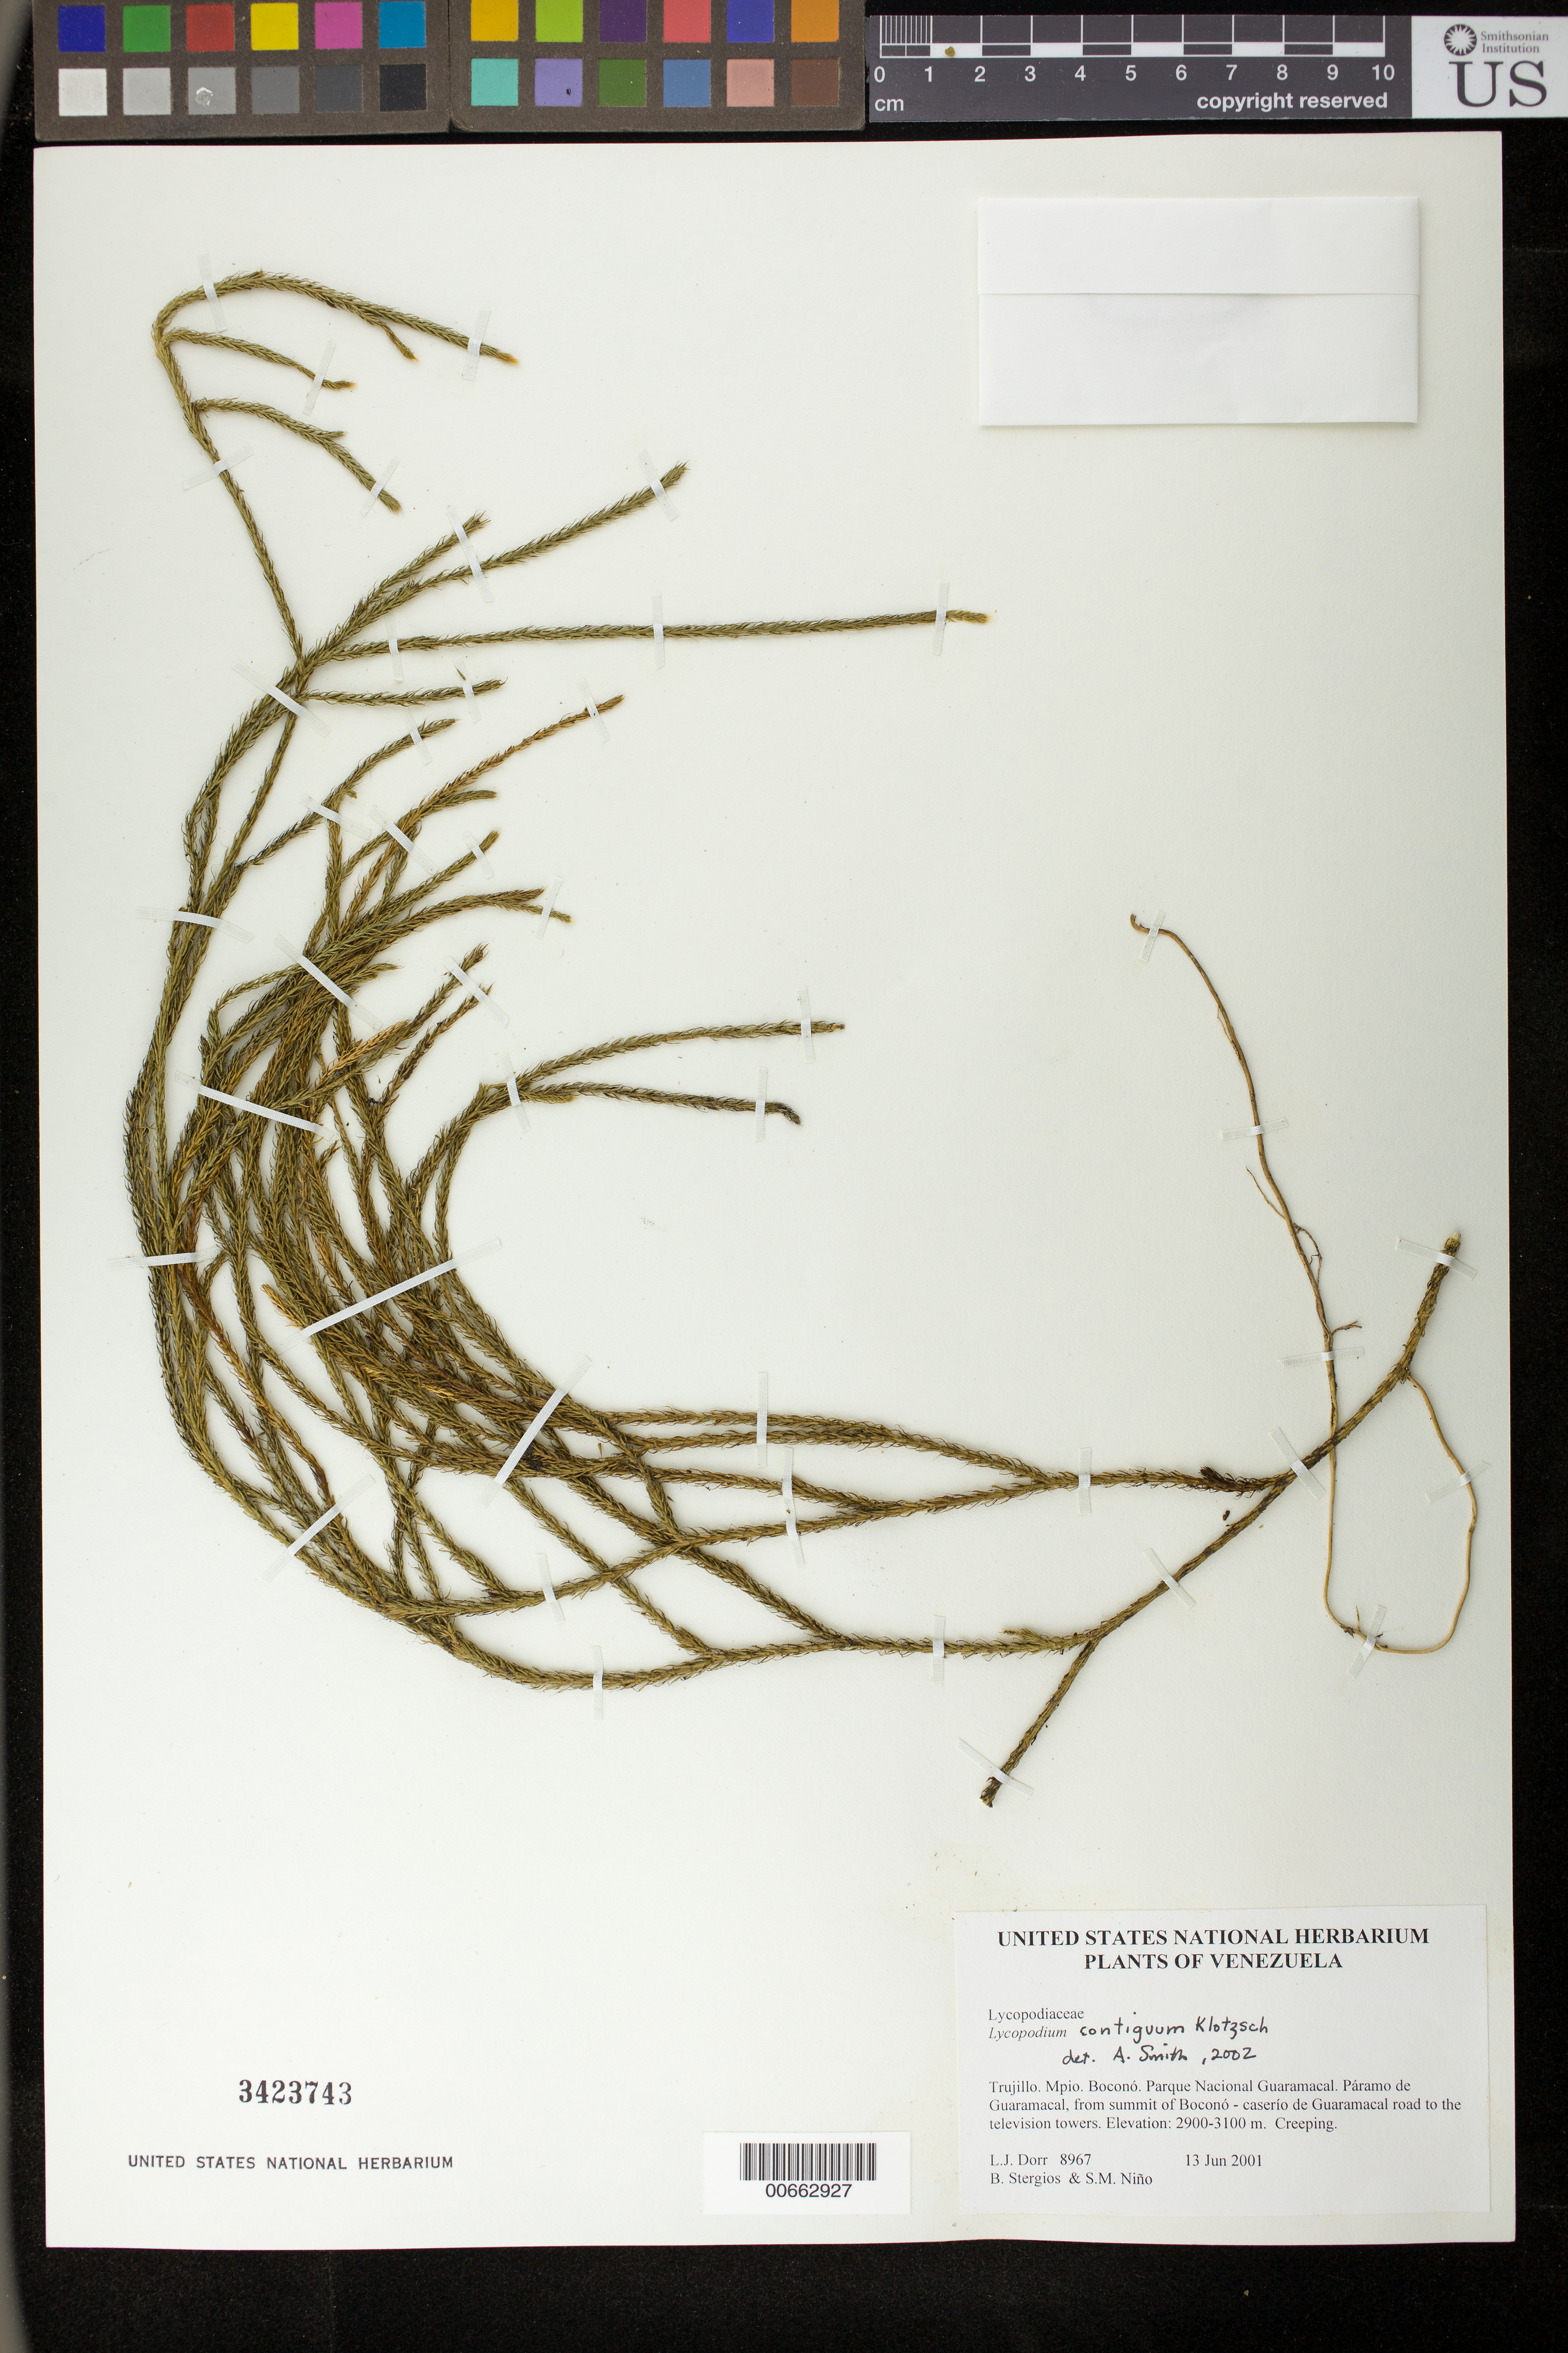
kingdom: Plantae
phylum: Tracheophyta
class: Lycopodiopsida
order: Lycopodiales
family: Lycopodiaceae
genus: Lycopodium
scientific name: Lycopodium clavatum subsp. contiguum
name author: (Klotzsch) B. Øllg.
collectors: L. J. Dorr, B. G. Stergios & S. M. Niño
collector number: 8967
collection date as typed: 13 Jun 2001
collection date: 2001-06-13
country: Venezuela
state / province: Trujillo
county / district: Boconó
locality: Parque Nacional Guaramacal. Páramo de Guaramacal, from summit of Boconó-caserío de Guaramacal road to the television towers.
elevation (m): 2900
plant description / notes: PORT, US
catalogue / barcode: US 3423743